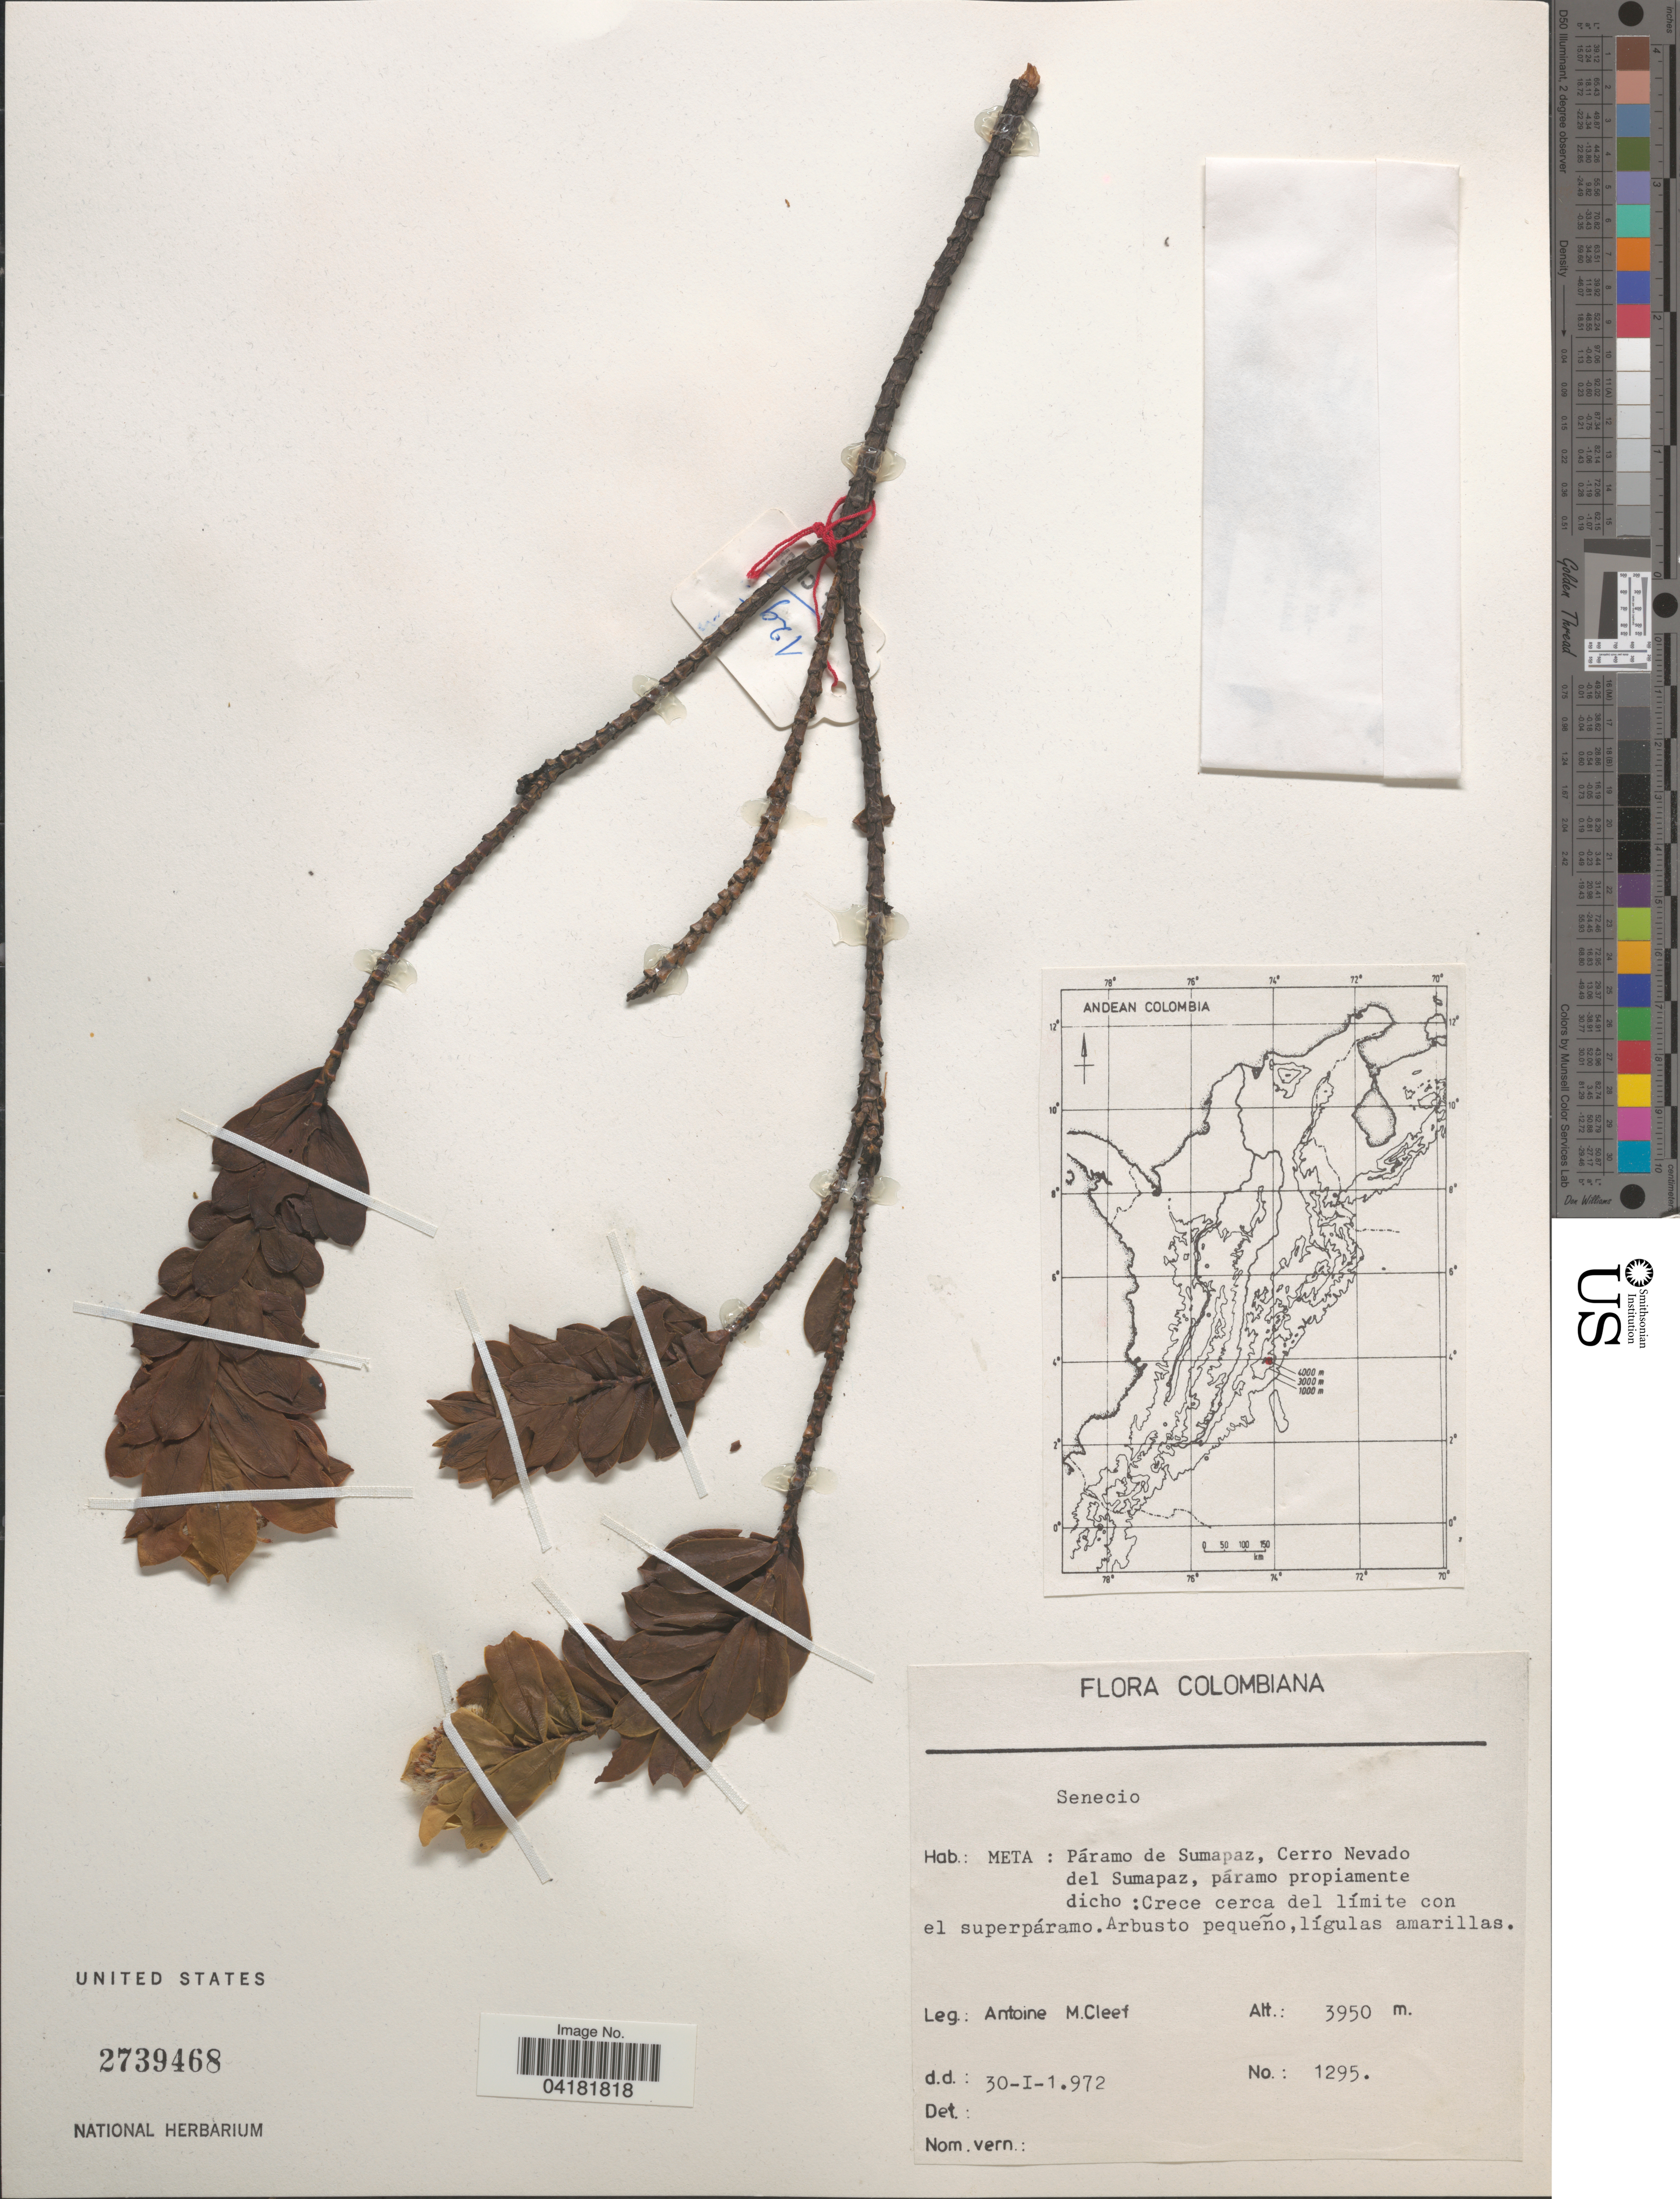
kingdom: Plantae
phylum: Tracheophyta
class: Magnoliopsida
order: Asterales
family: Asteraceae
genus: Senecio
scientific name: Senecio sp.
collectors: A. M. Cleef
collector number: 1295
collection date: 1972-01-30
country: Colombia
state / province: Meta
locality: Colombiana. Páramo de Sumapaz, Cerro Nevado del Sumapaz, páramo propiamente dicho: Crece cerca del límite con el superpáramo.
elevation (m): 3950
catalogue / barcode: US 2739468